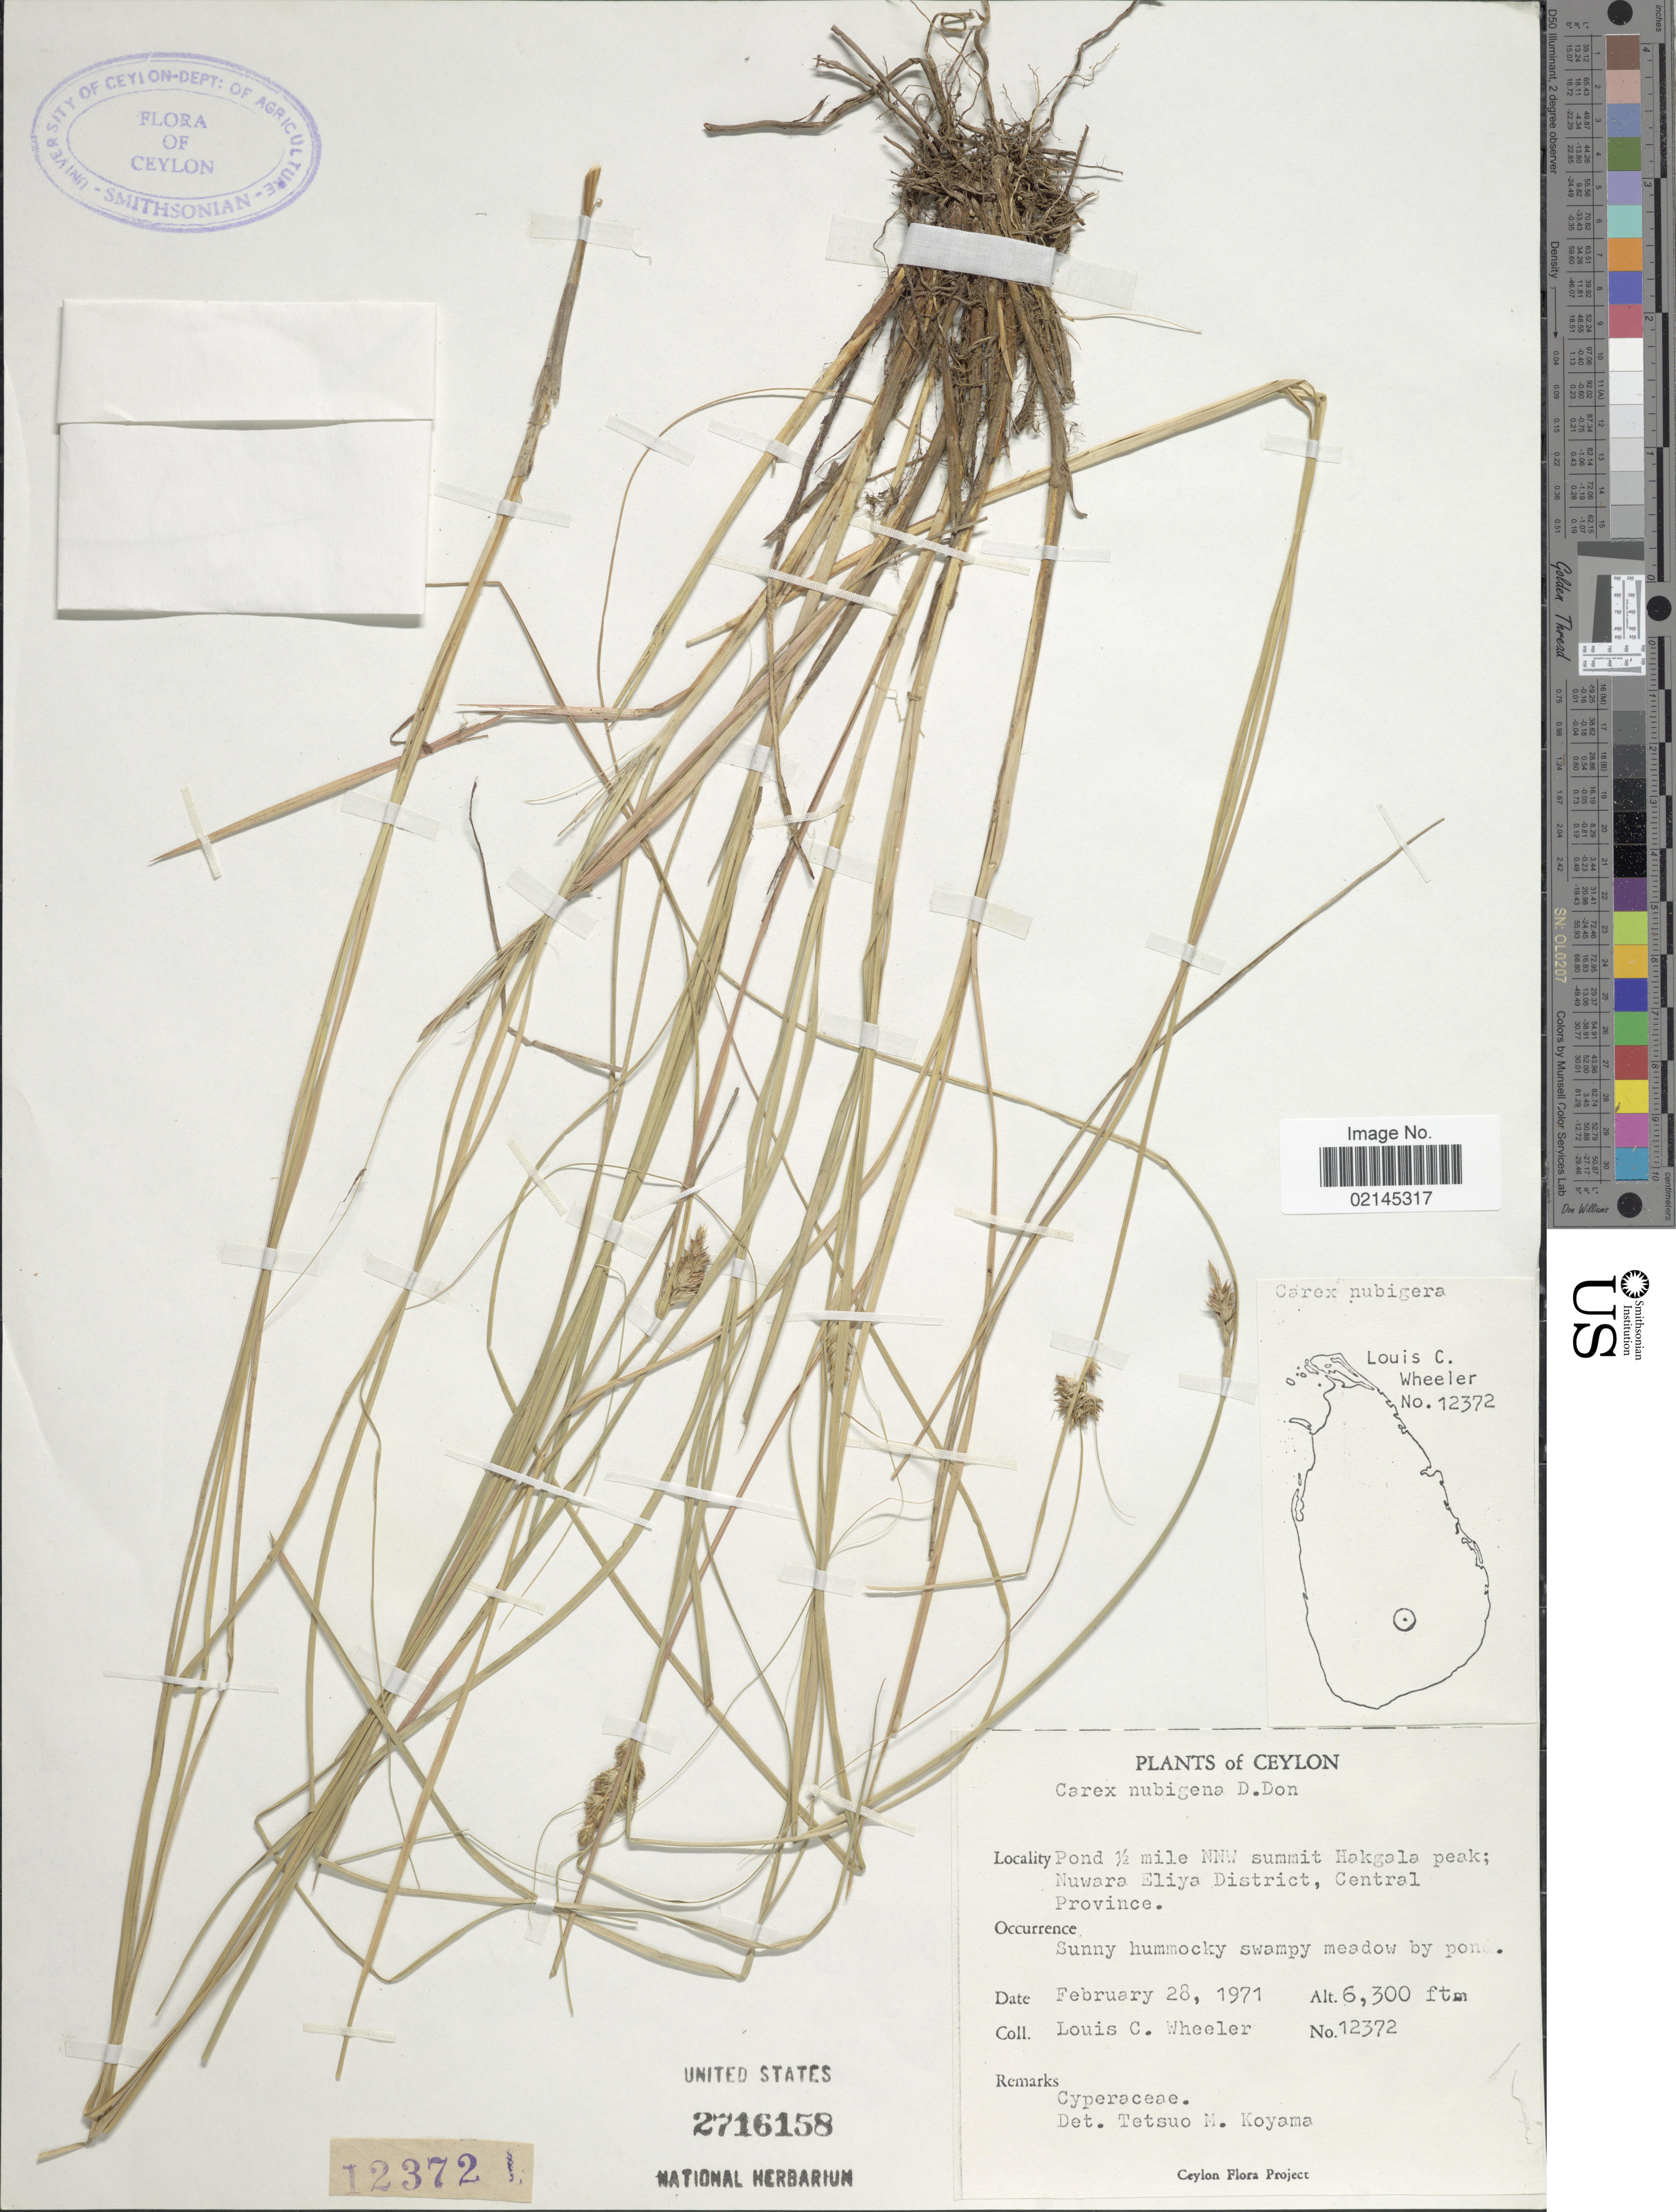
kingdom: Plantae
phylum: Tracheophyta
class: Liliopsida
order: Poales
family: Cyperaceae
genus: Carex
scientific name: Carex nubigena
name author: D. Don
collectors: L. C. Wheeler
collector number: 12372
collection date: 1971-02-28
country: Sri Lanka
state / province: Central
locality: Ceylon. Pond ½ mile NNW summit Hakgala peak; Nuwara Eliya District, Central Province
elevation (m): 1920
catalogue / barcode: US 2716158